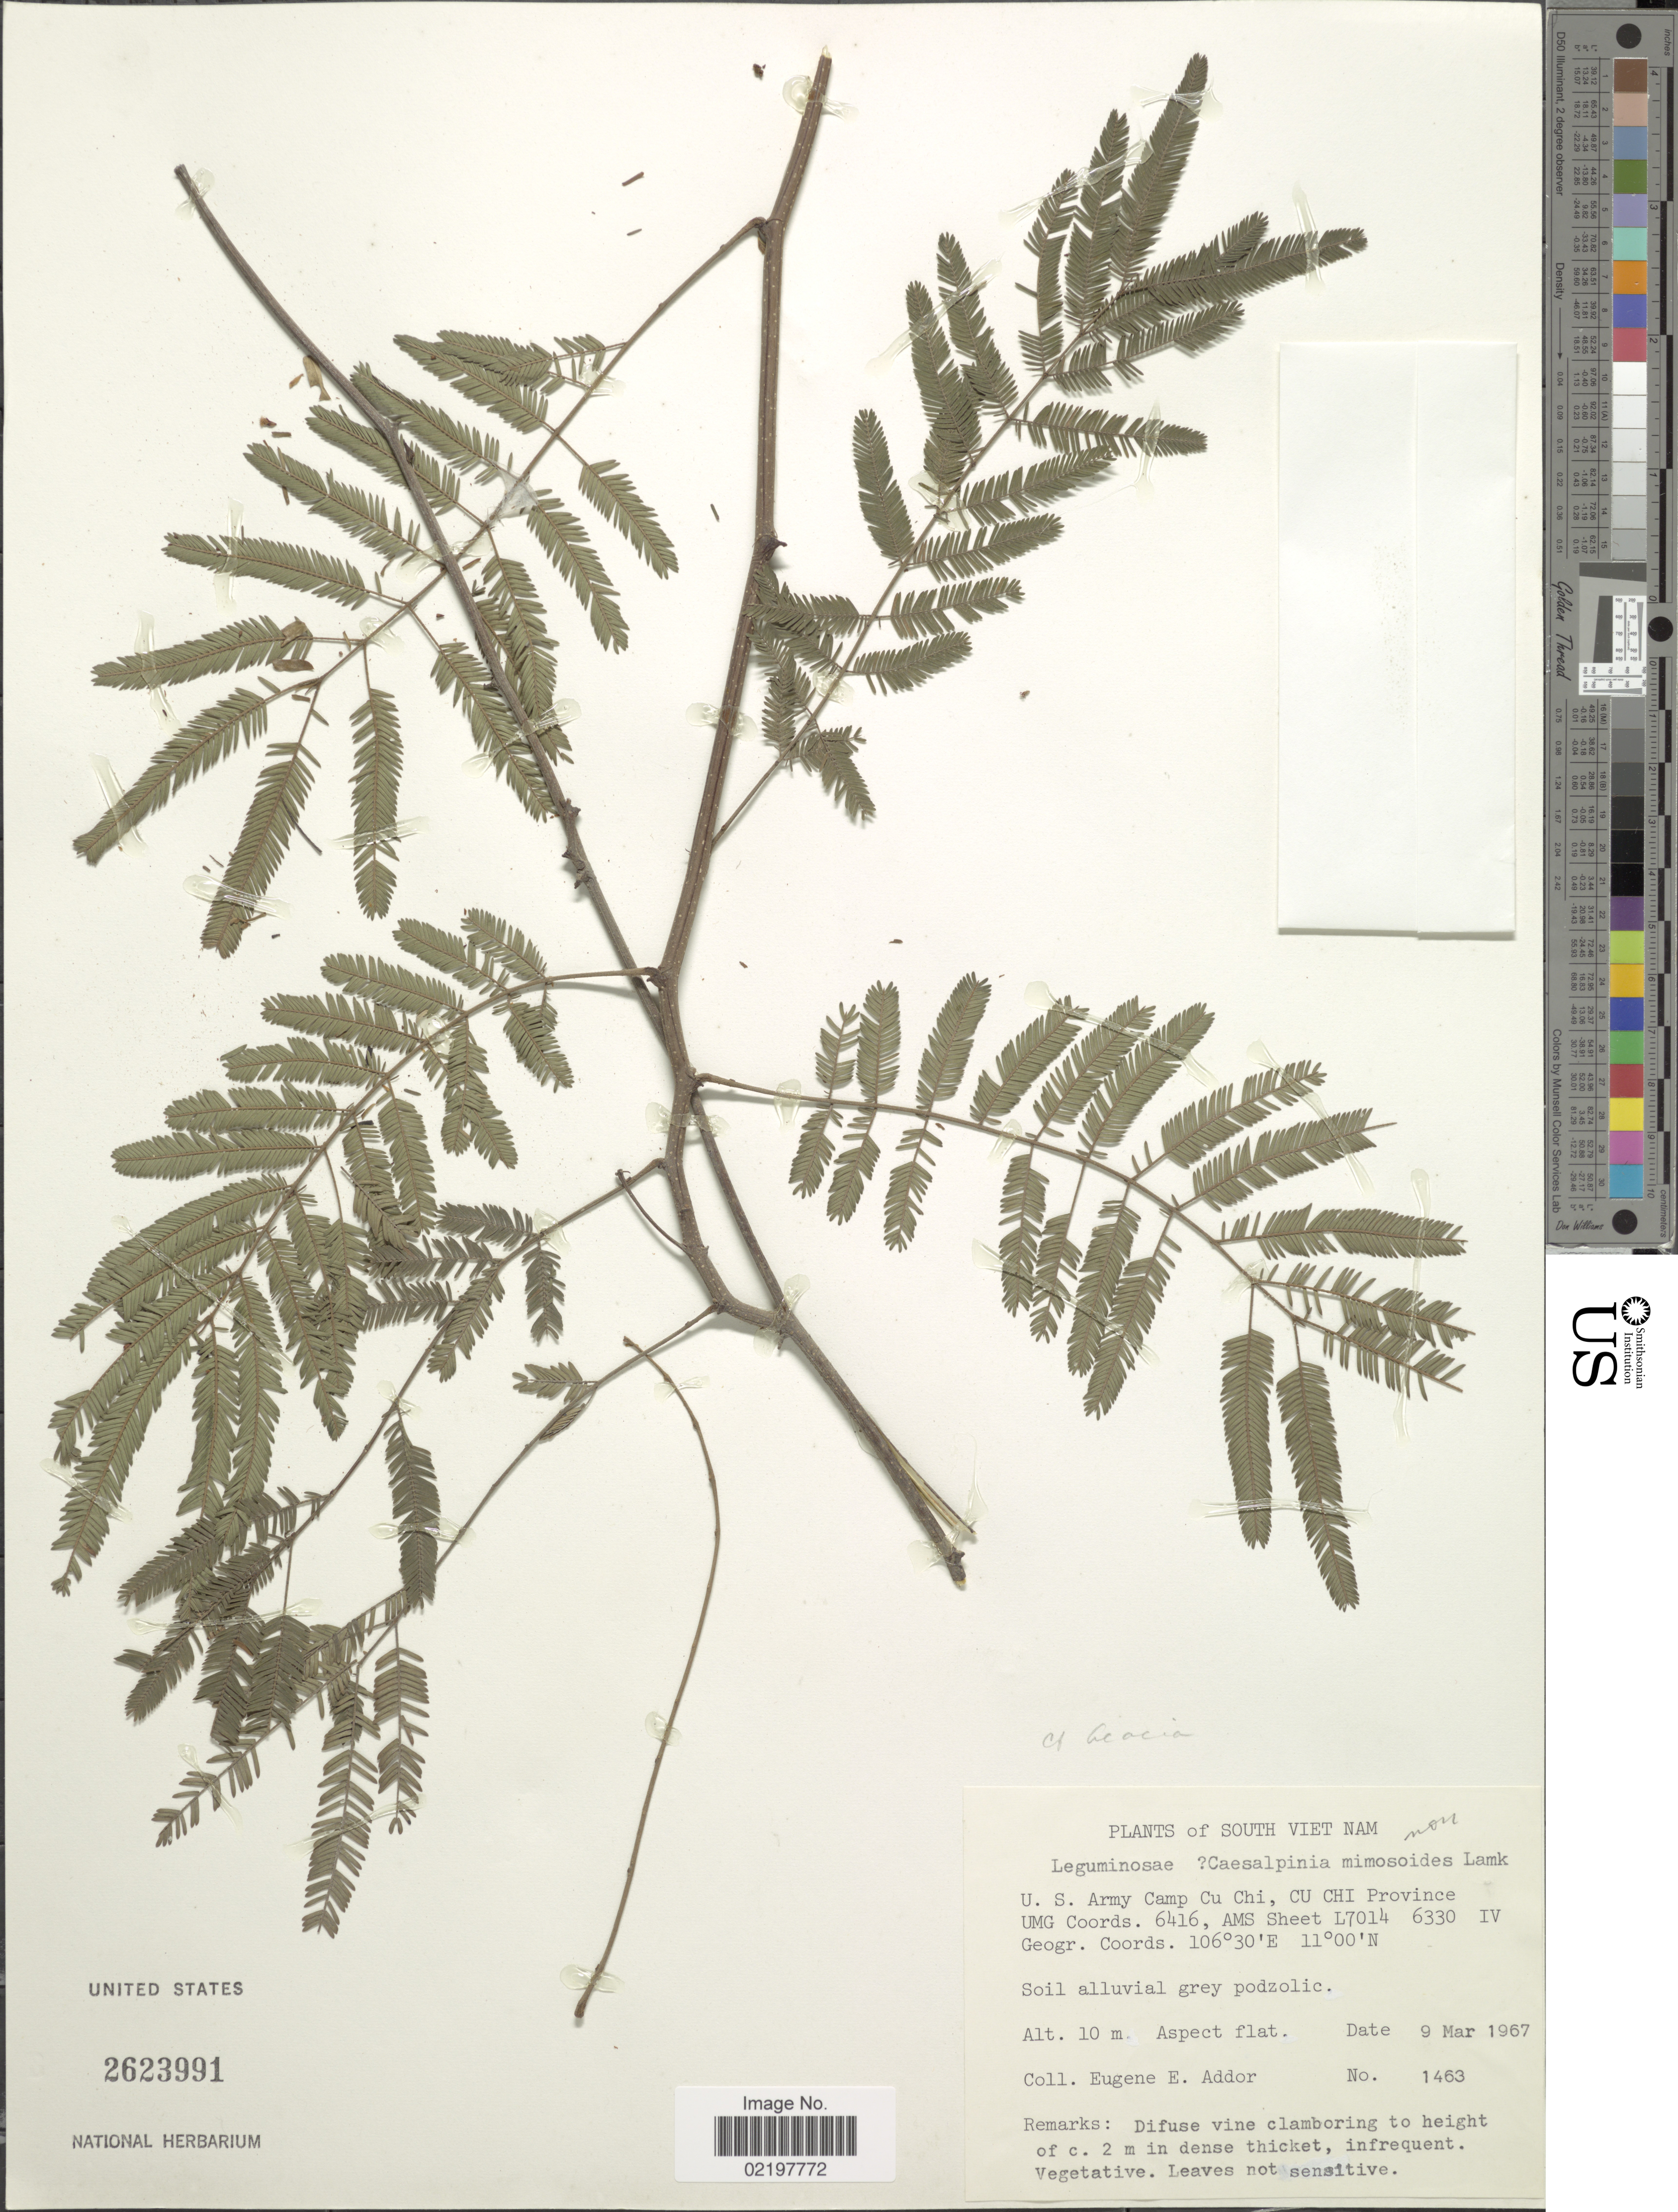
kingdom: Plantae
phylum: Tracheophyta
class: Magnoliopsida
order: Fabales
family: Fabaceae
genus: Acacia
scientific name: Acacia sp.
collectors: E. E. Addor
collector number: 1463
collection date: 1967-03-09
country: Vietnam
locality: South Vietnam, U.S. Army Camp Cu Chi, Cu Chi Province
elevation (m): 10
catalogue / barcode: US 2623991